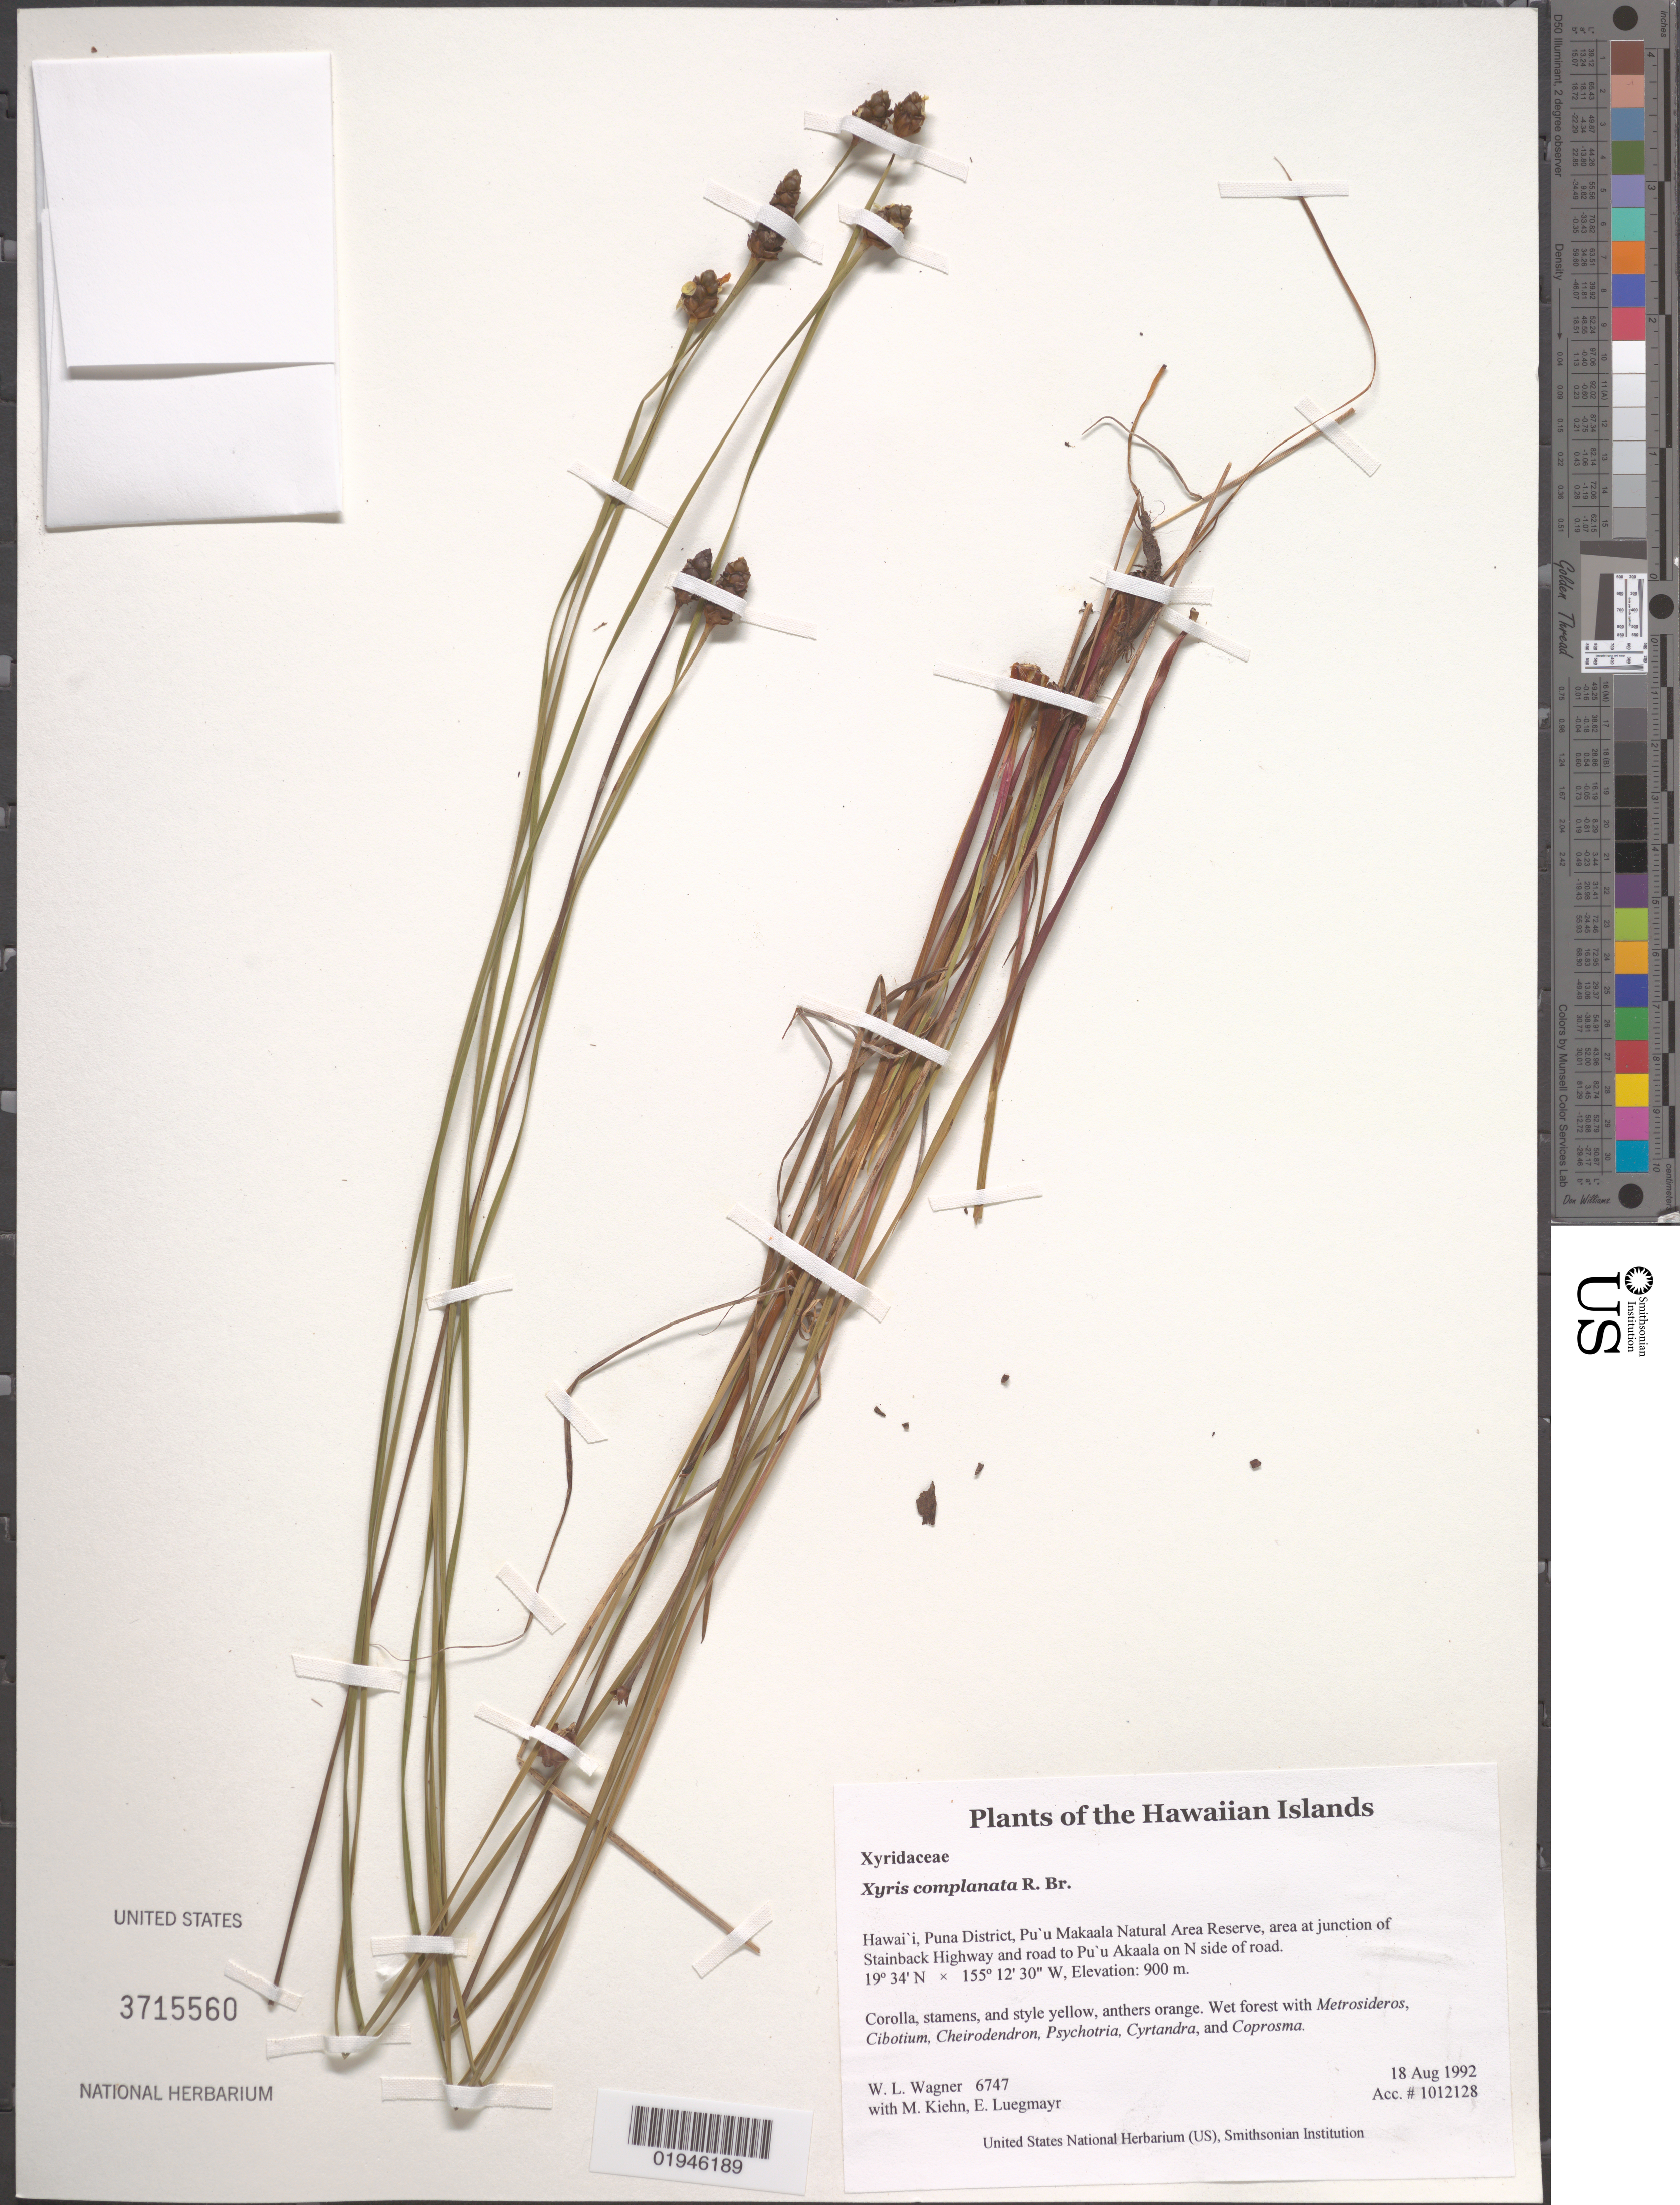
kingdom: Plantae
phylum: Tracheophyta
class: Liliopsida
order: Poales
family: Xyridaceae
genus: Xyris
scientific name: Xyris complanata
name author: R. Br.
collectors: W. L. Wagner, M. Kiehn & E. Luegmayr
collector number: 6747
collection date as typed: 18 Aug 1992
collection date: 1992-08-18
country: United States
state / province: Hawaii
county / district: Hawaii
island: Hawaii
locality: Puna District, Pu'u Makaala Natural Area Reserve, area at junction of Stainback Highway and road to Pu'u Akaala on N side of road.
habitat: Wet forest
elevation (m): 900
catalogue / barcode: US 3715560